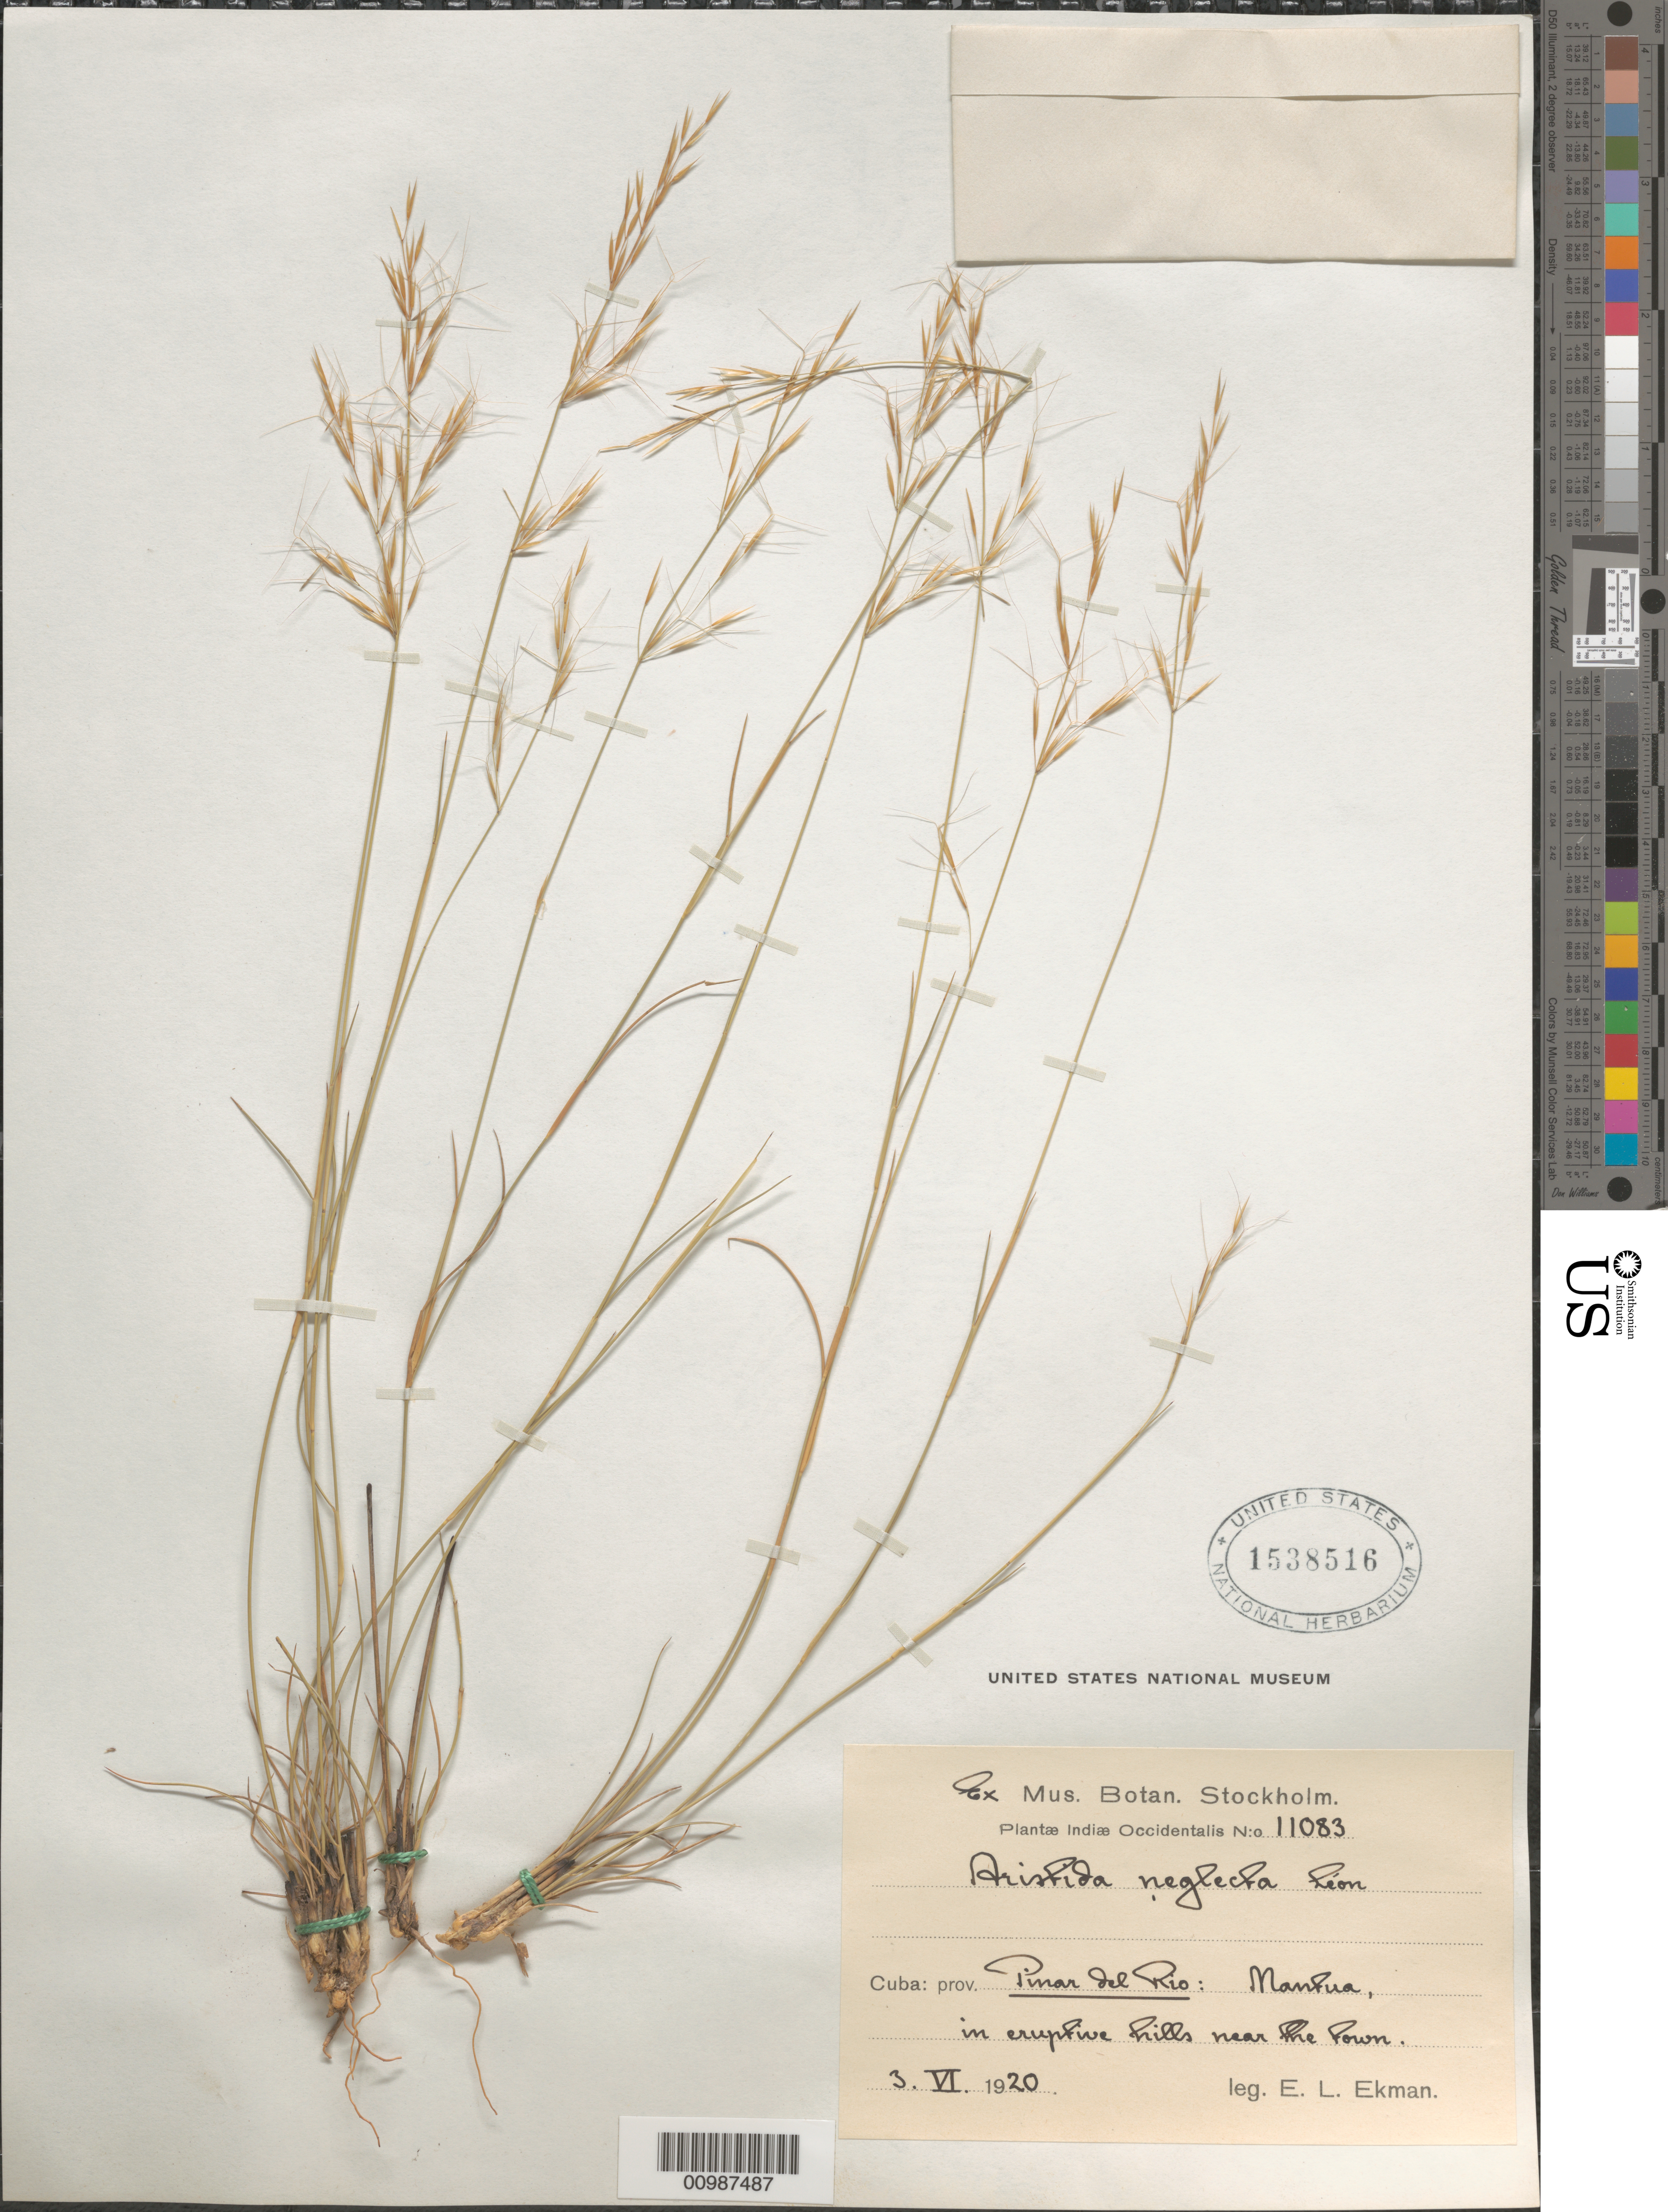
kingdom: Plantae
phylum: Tracheophyta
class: Liliopsida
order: Poales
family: Poaceae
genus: Aristida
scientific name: Aristida neglecta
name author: León ex Hitchc.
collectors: E. L. Ekman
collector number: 11083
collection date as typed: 03 Jun 1920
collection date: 1920-06-03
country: Cuba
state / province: Pinar del Rio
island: Cuba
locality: Mantua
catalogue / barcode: US 1538516